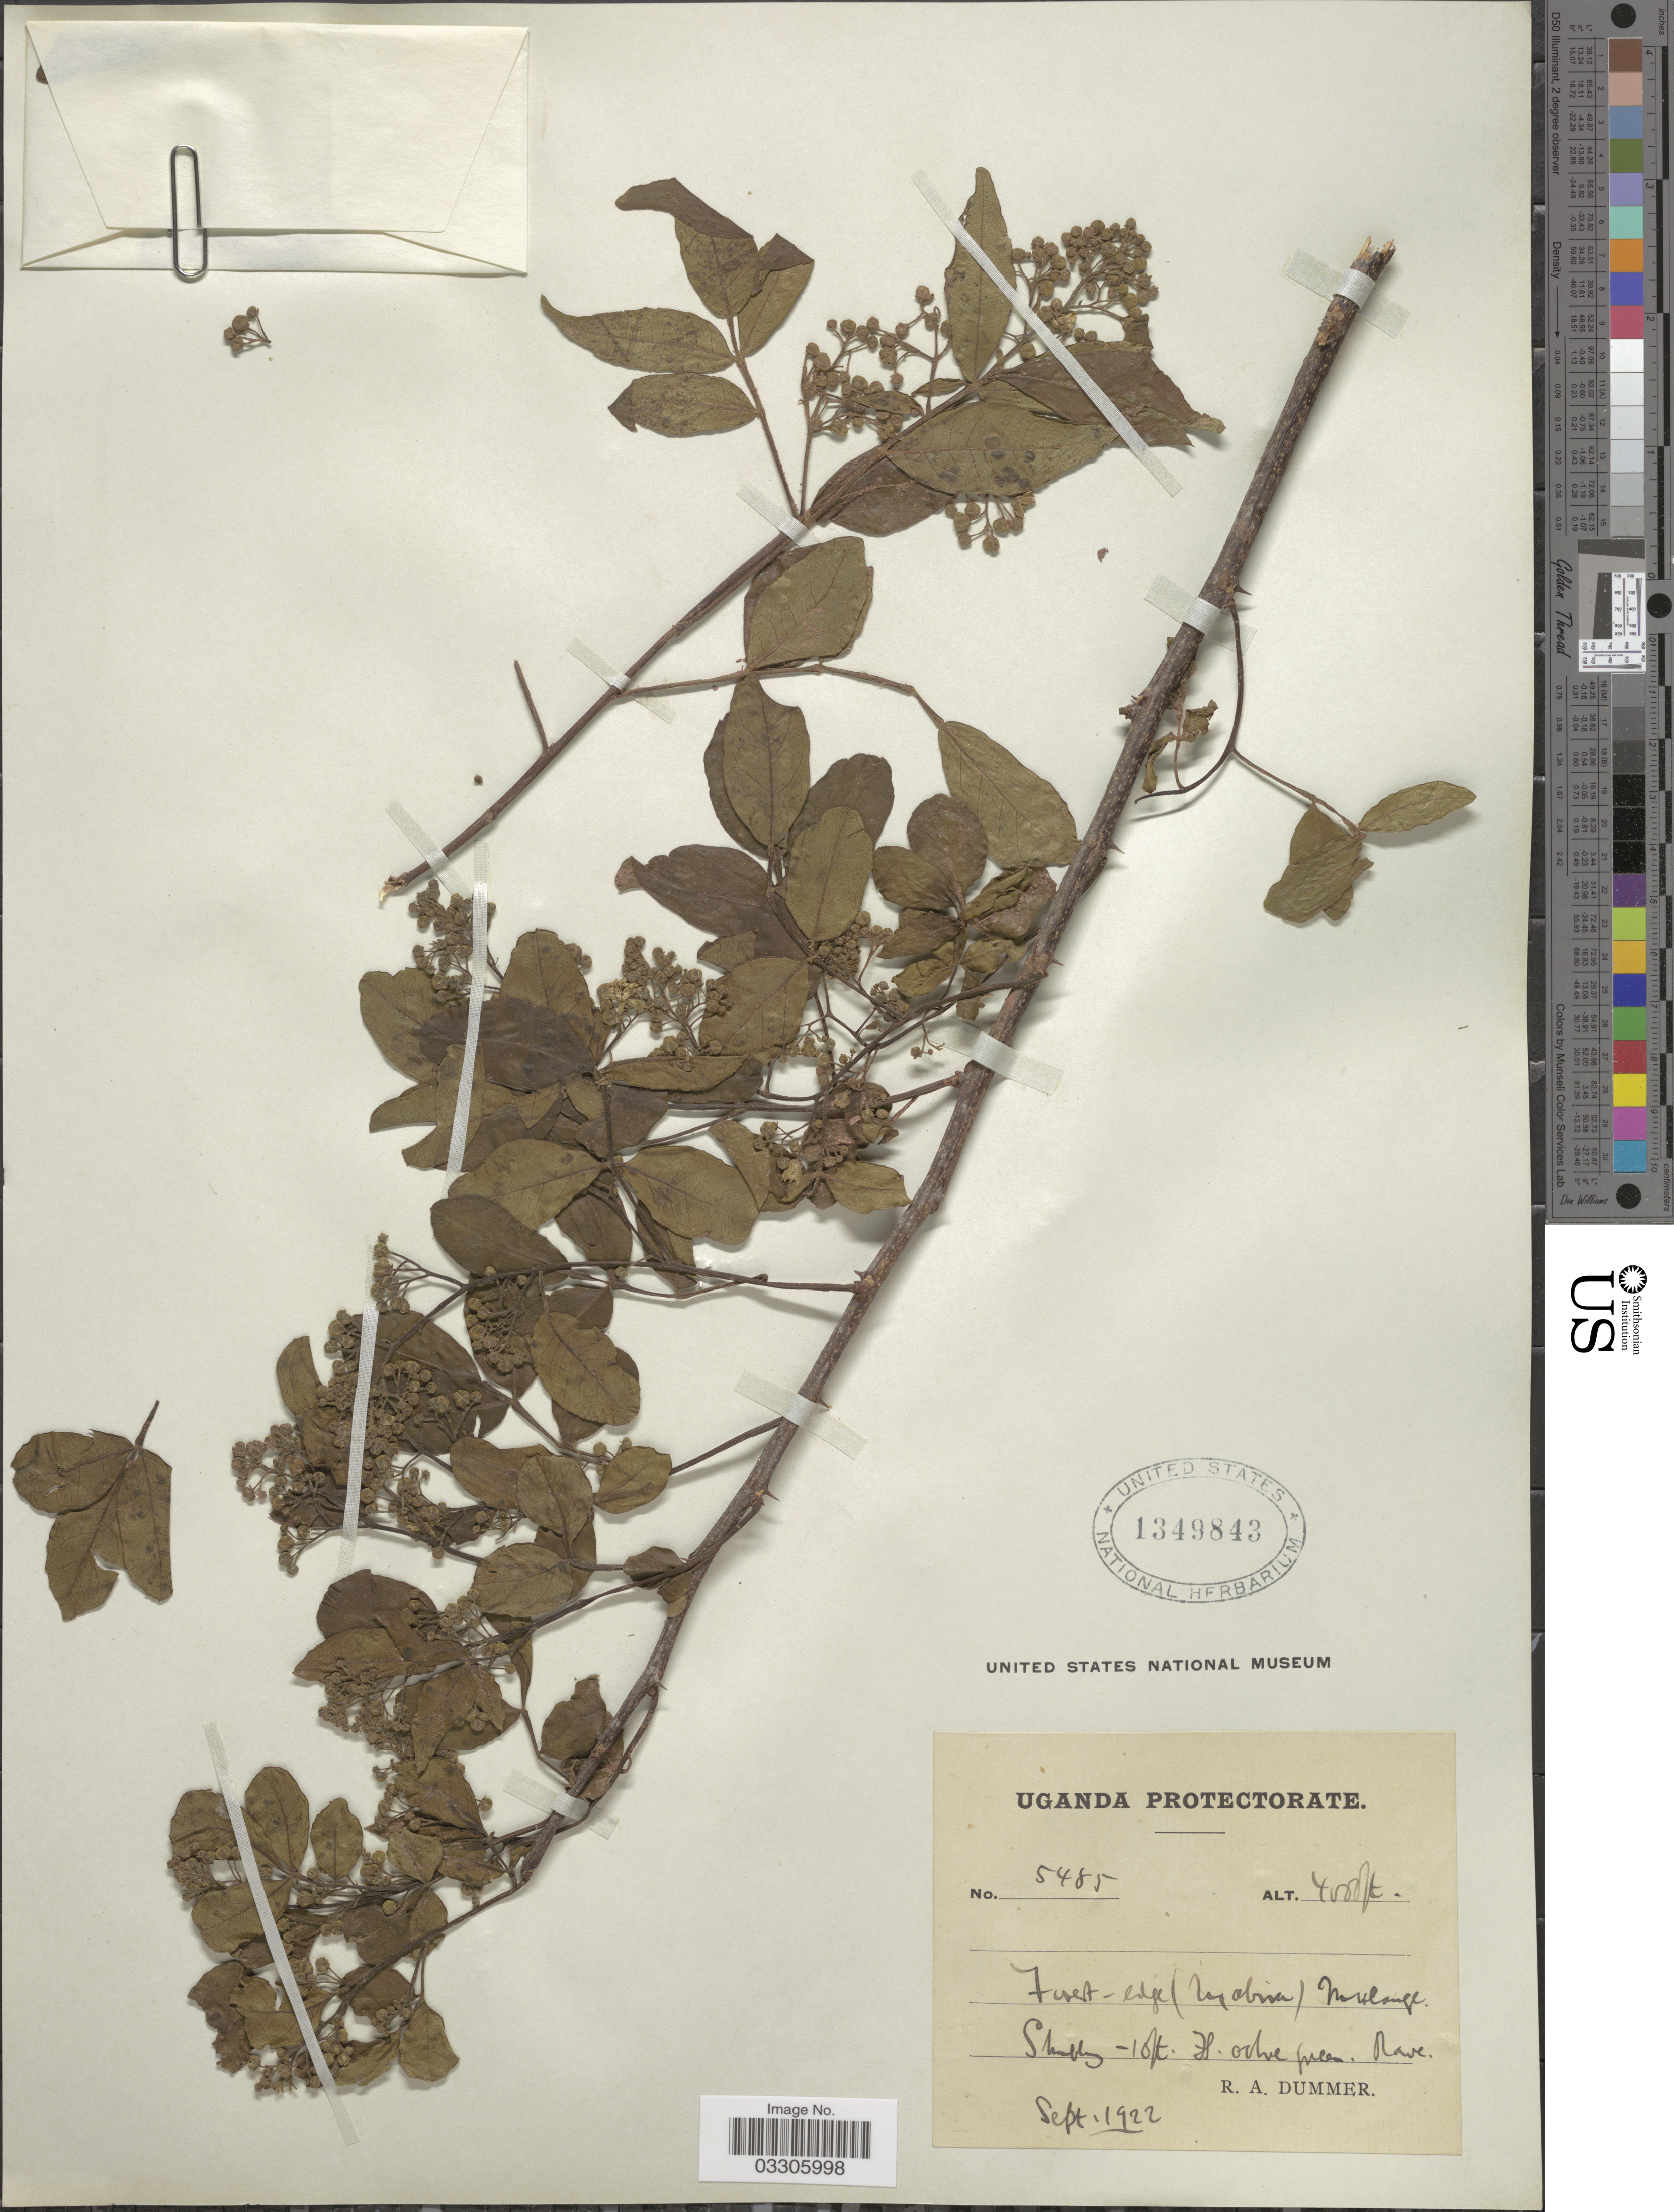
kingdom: Plantae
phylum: Tracheophyta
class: Magnoliopsida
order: Sapindales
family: Rutaceae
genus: Zanthoxylum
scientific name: Zanthoxylum sp.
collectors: R. Dümmer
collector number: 5485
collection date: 1922-09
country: Uganda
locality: Forest-edge (Mabira) Mulange.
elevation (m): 1219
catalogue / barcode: US 1349843